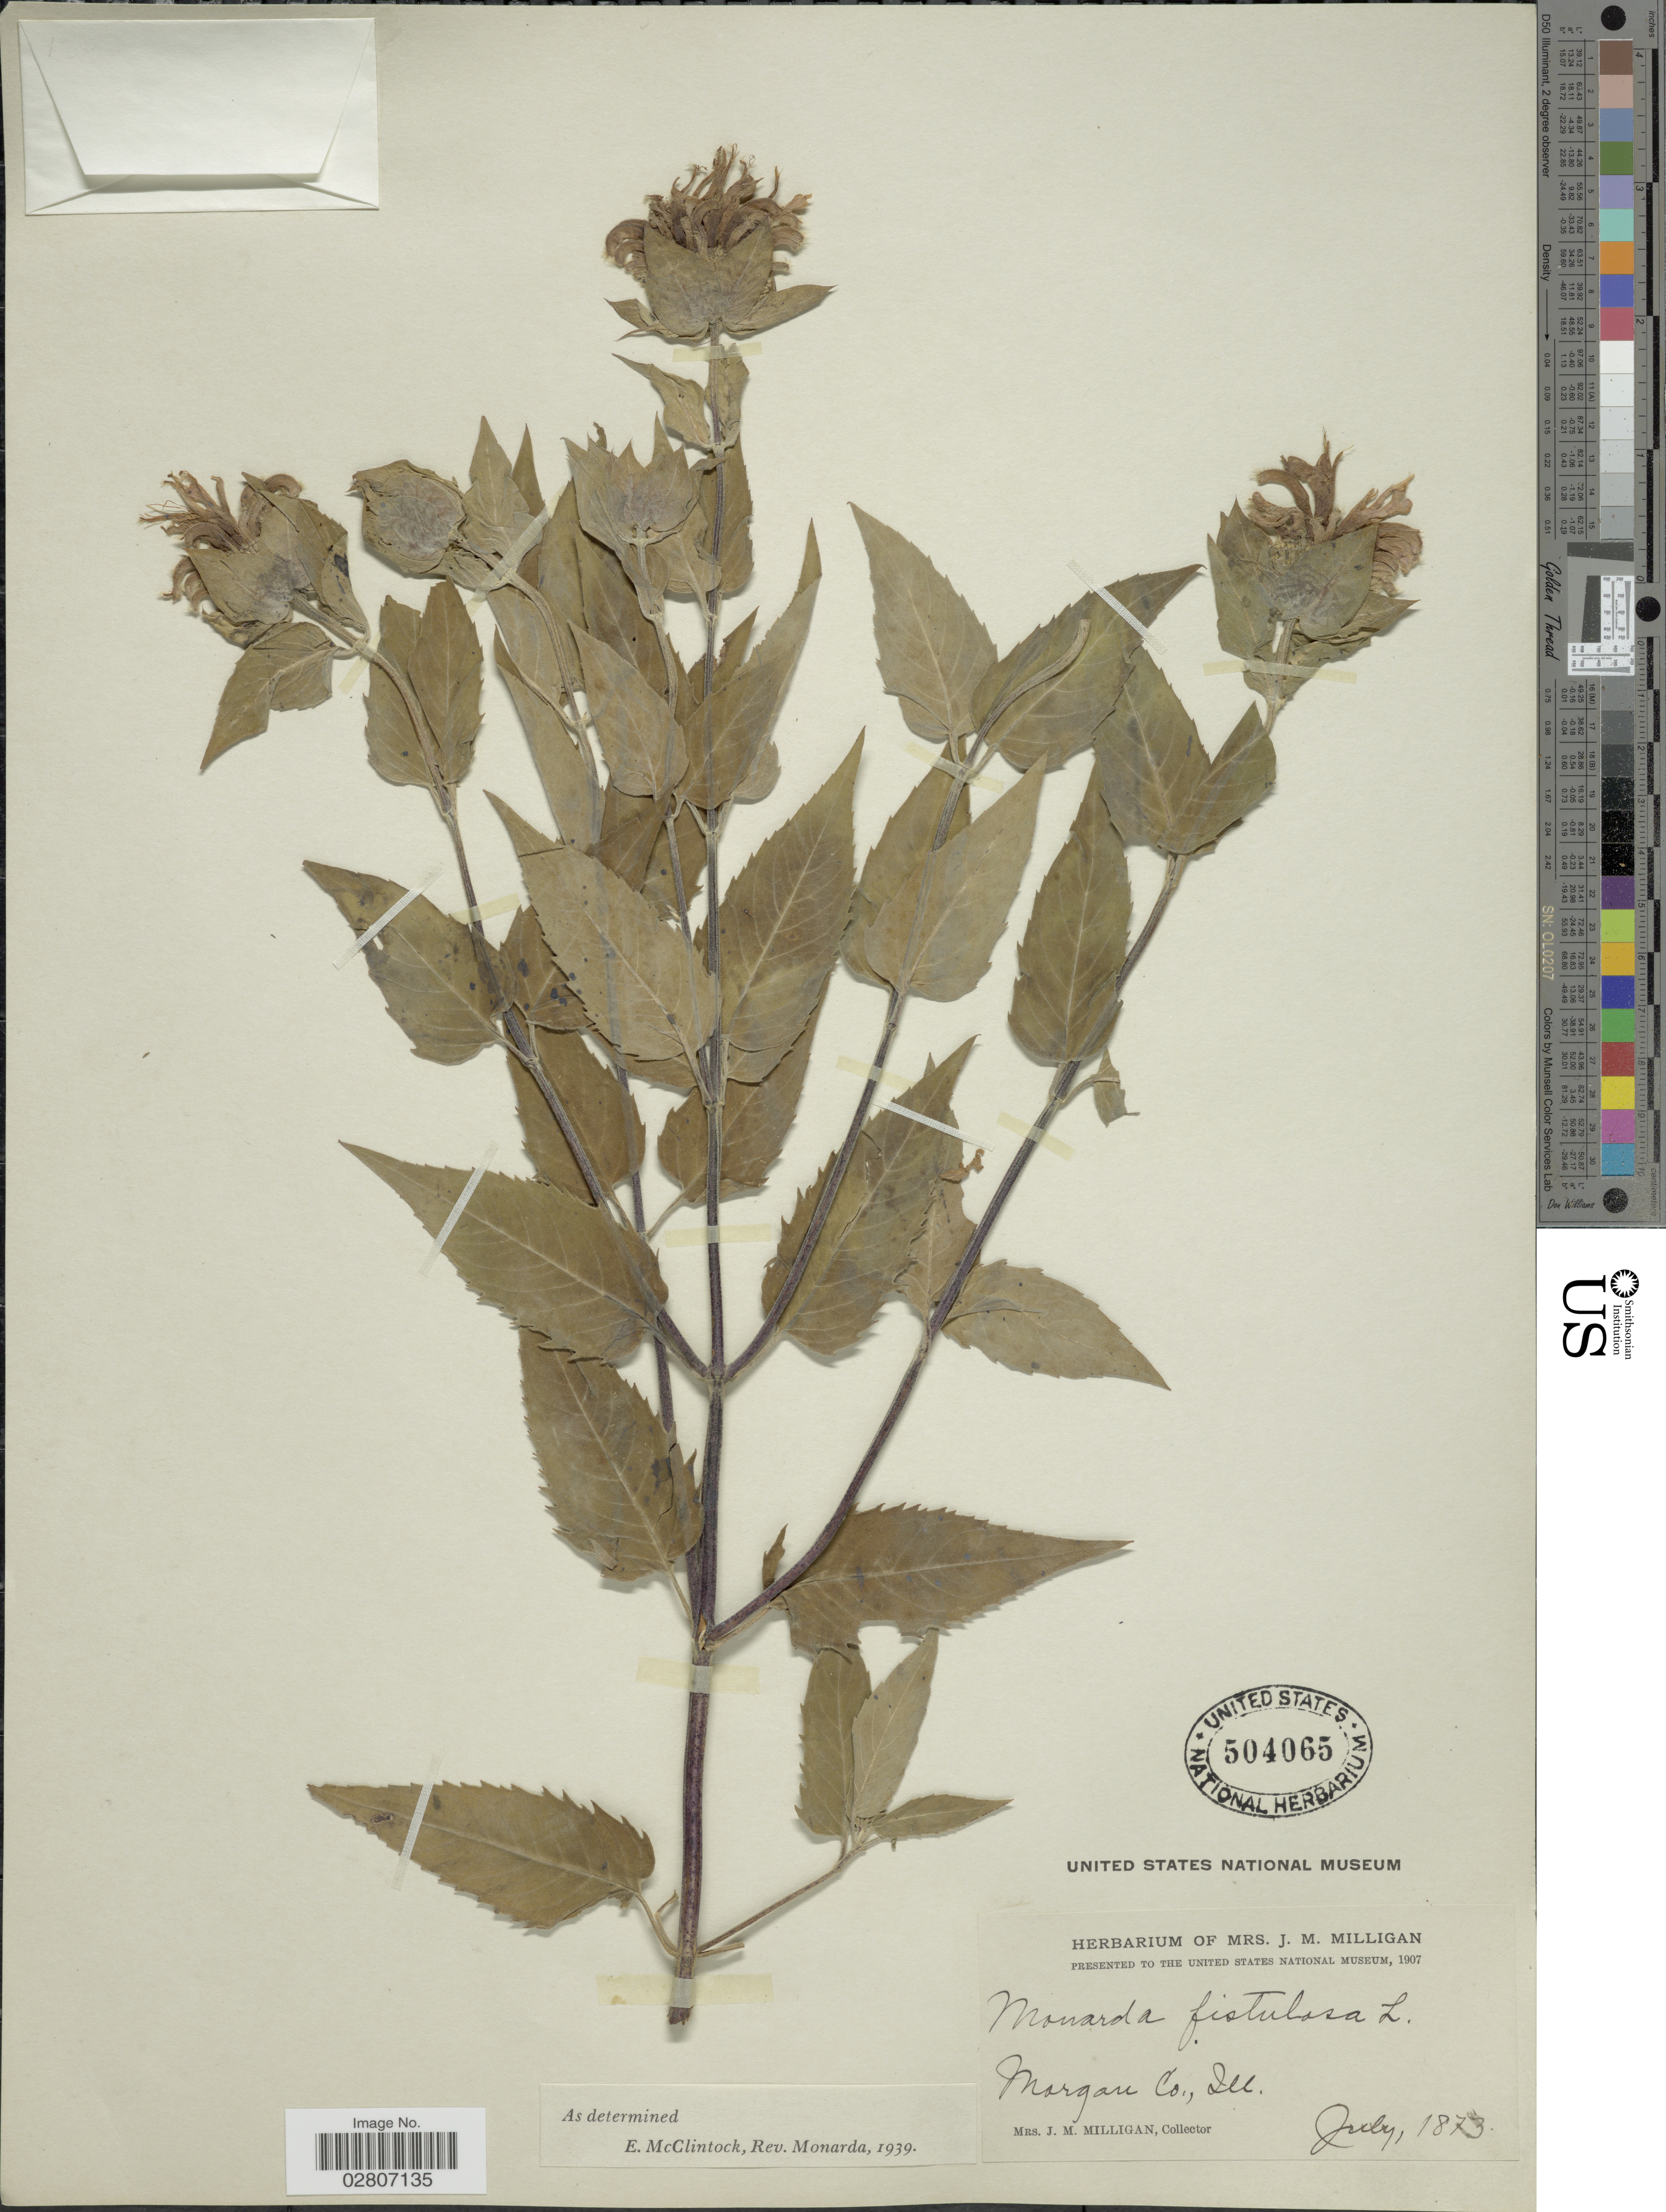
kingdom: Plantae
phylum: Tracheophyta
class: Magnoliopsida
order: Lamiales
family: Lamiaceae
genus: Monarda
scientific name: Monarda fistulosa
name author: L.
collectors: J. Milligan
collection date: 1873-07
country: United States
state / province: Illinois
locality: Morgan Co.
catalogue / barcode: US 504065